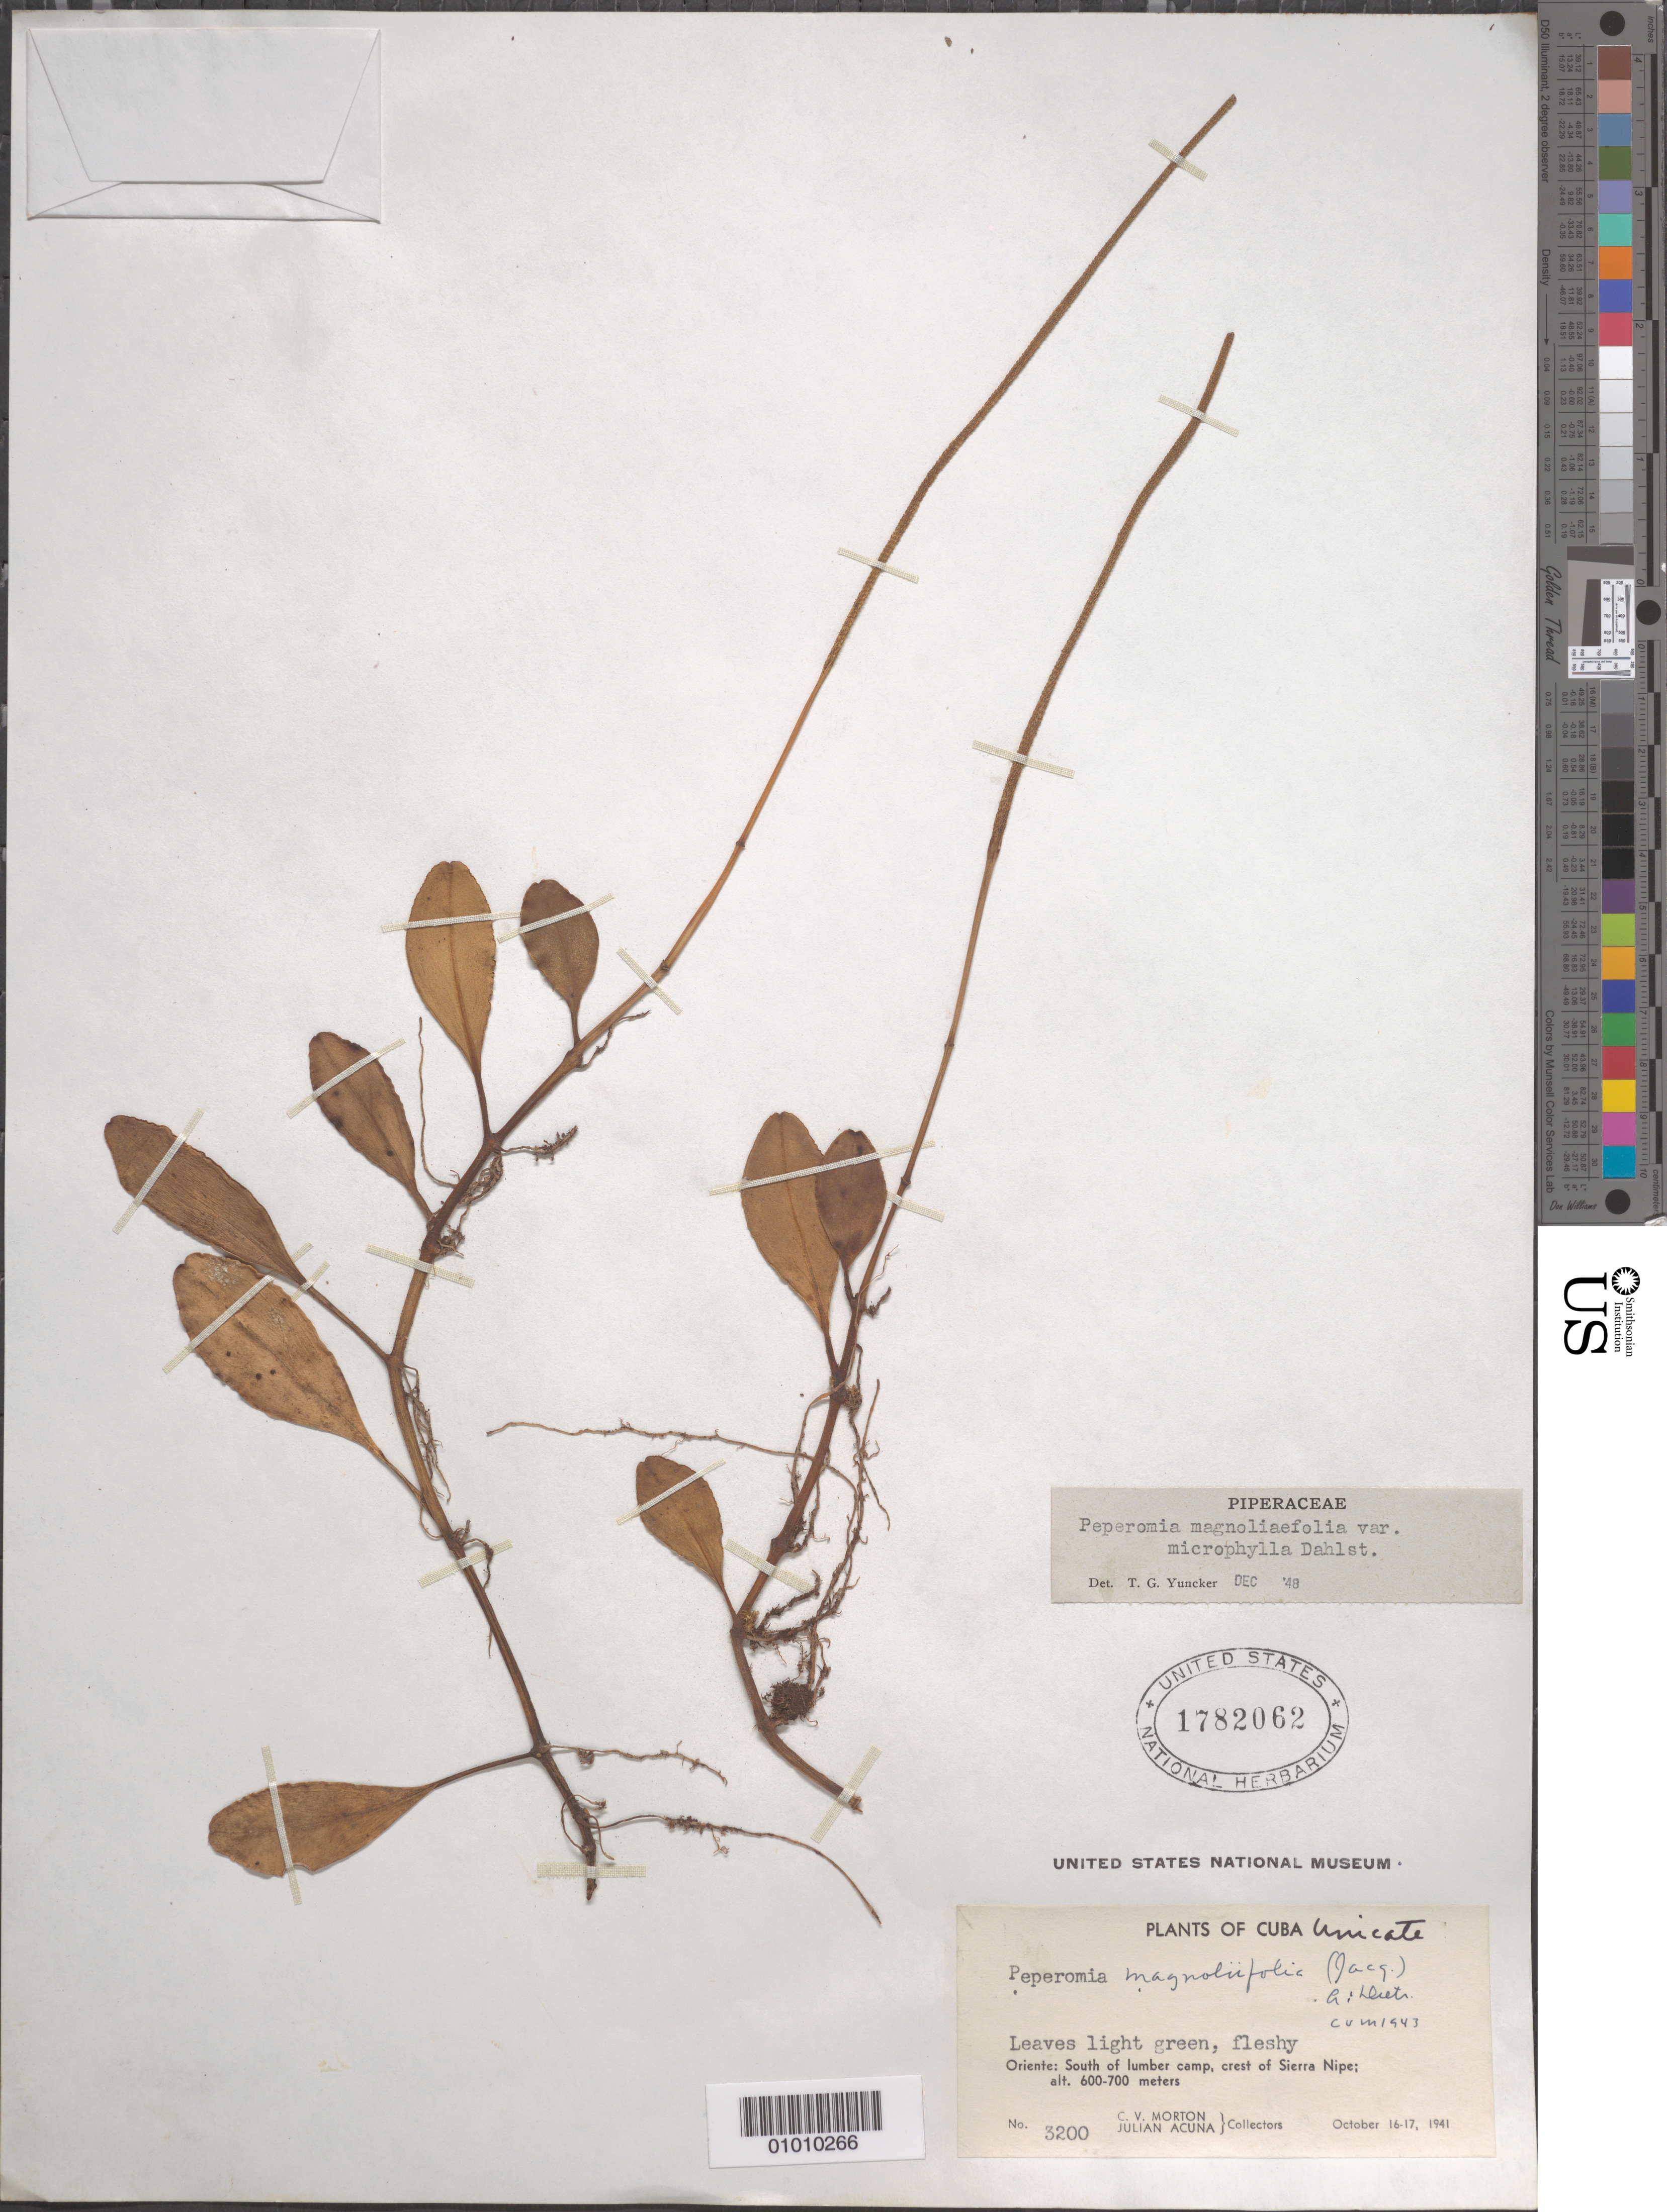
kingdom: Plantae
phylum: Tracheophyta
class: Magnoliopsida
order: Piperales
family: Piperaceae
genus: Peperomia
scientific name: Peperomia magnoliifolia var. magnoliifolia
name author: (Jacq.) A. Dietr.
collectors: C. V. Morton & J. Acuña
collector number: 3200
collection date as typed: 16 Oct 1941 to 17 Oct 1941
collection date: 1941-10-16/1941-10-17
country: Cuba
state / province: Holguín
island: Cuba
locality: Oriente: S of lumber camp, crest of Sierra Nipe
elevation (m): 600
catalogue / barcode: US 1782062